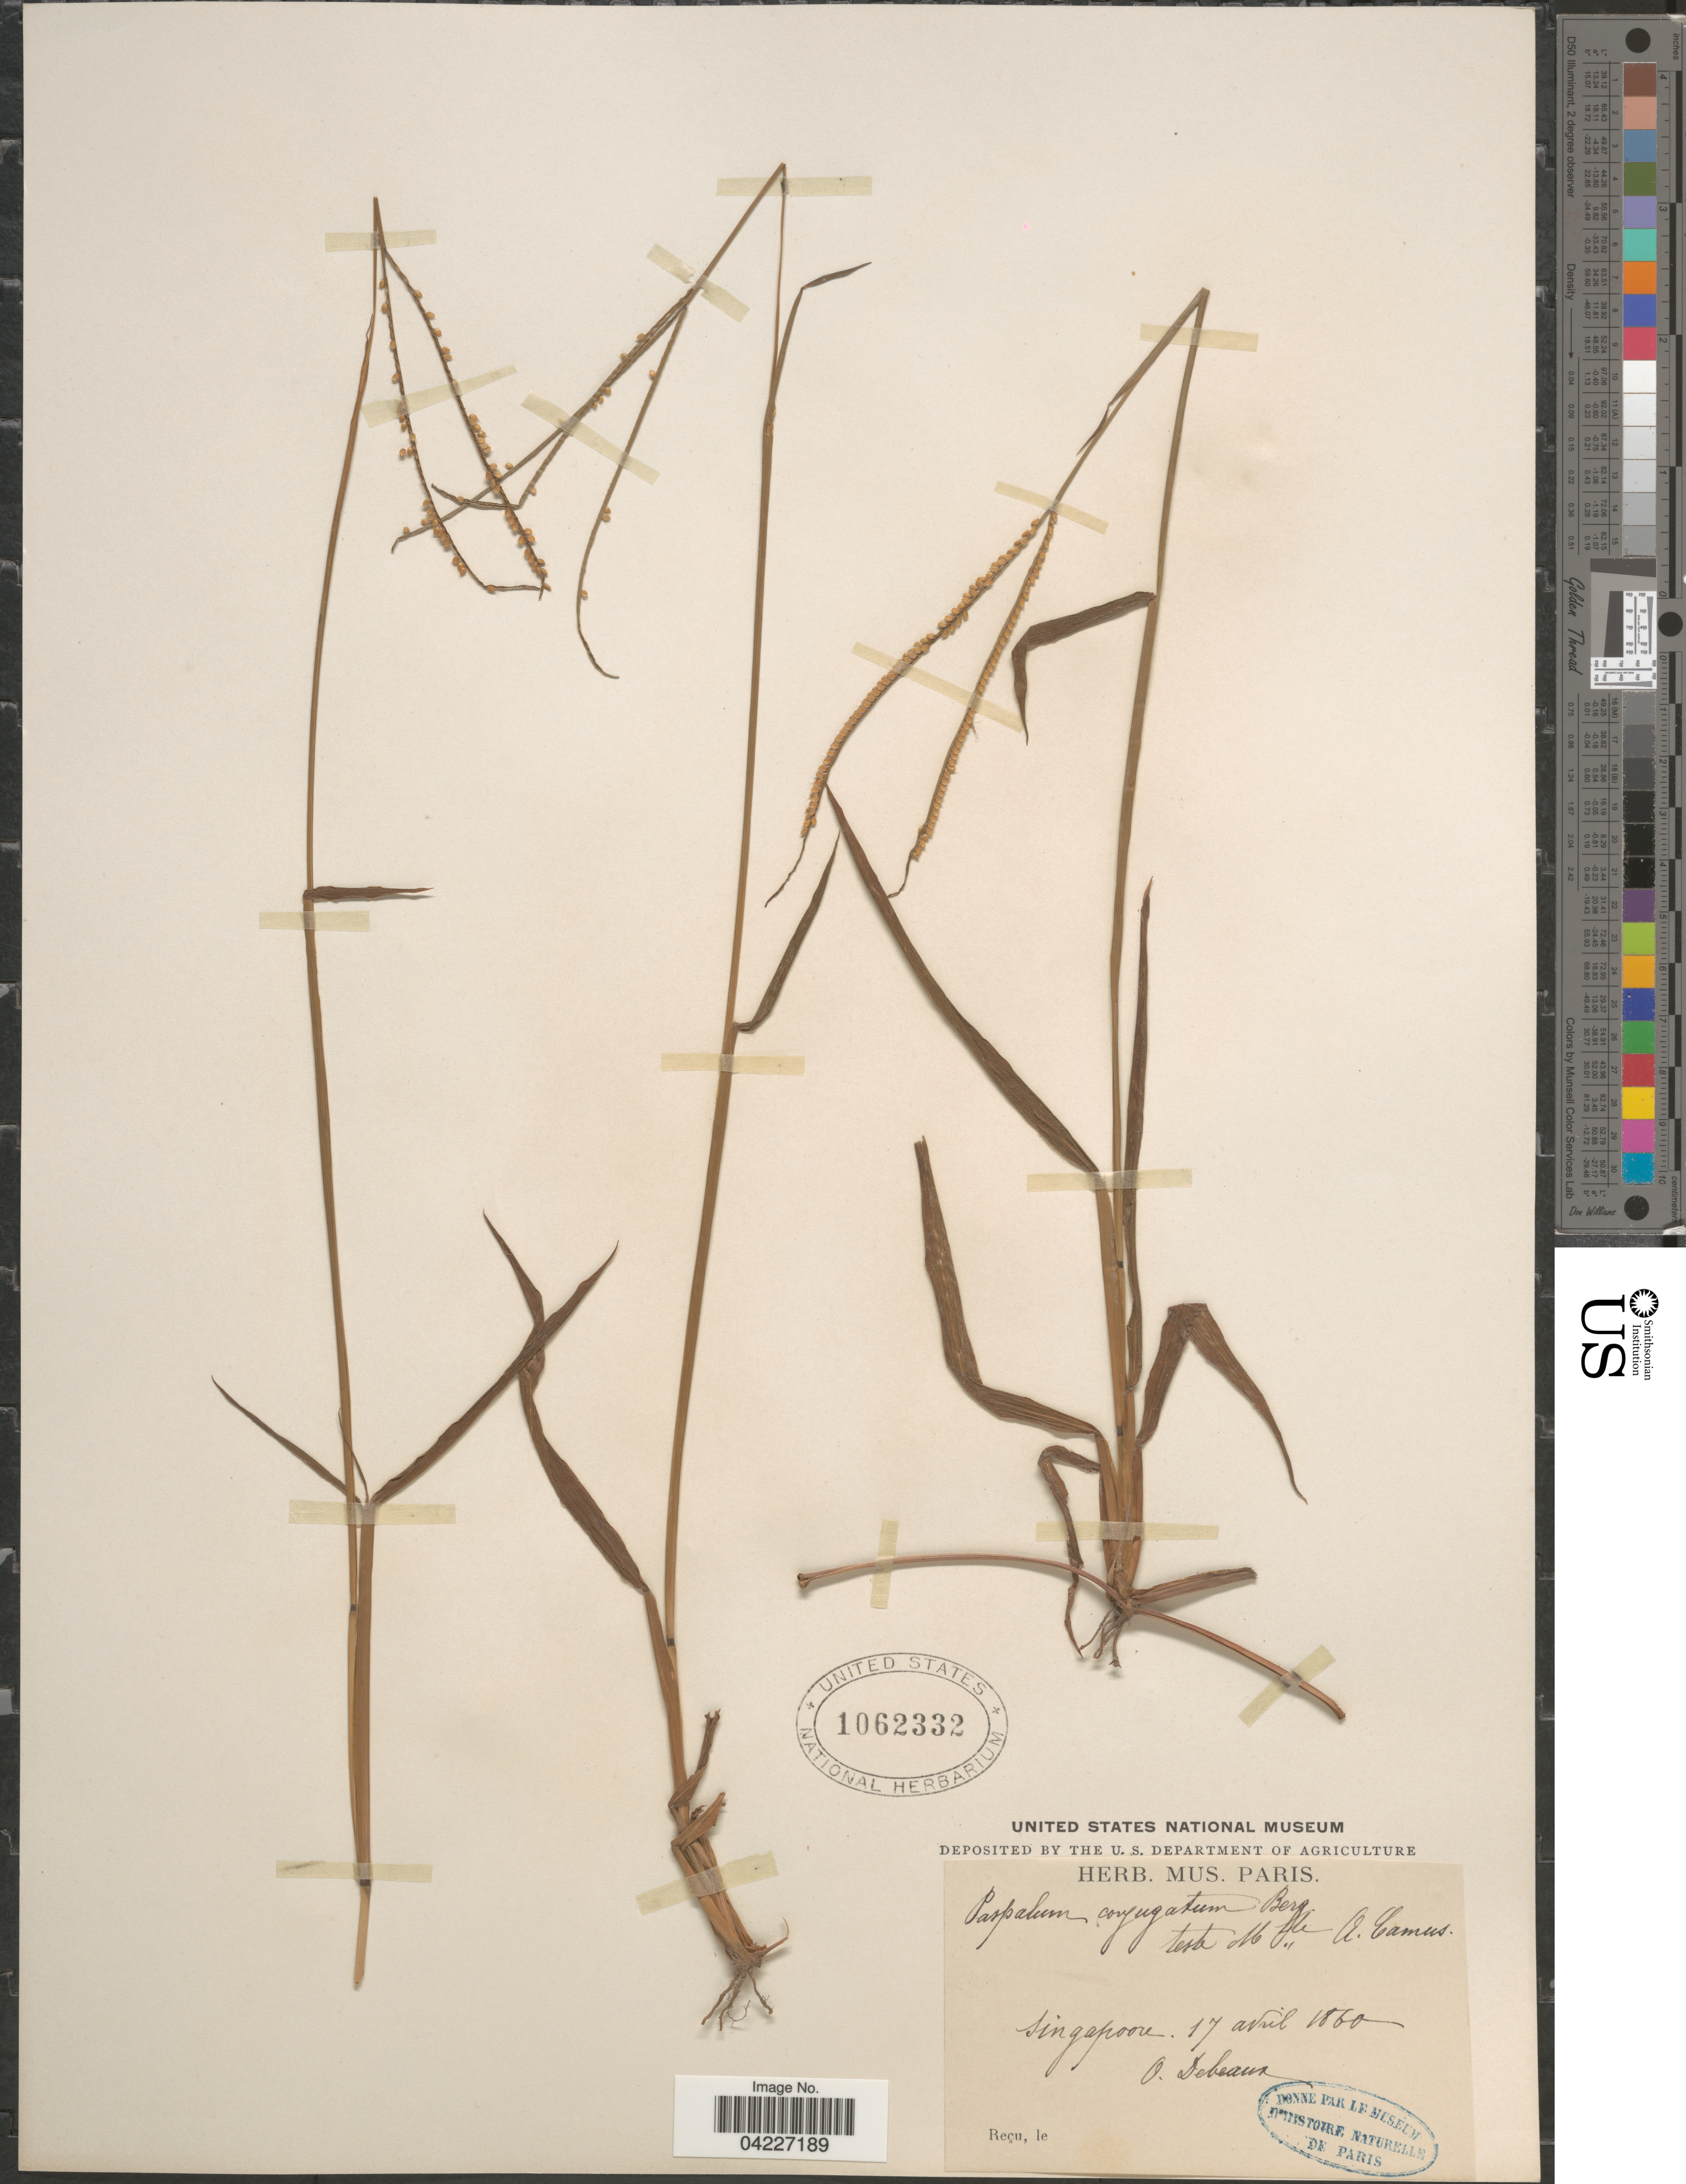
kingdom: Plantae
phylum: Tracheophyta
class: Liliopsida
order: Poales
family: Poaceae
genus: Paspalum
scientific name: Paspalum conjugatum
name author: P.J. Bergius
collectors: O. Debeaux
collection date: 1860-04-17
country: Singapore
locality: Singapoore.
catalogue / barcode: US 1062332